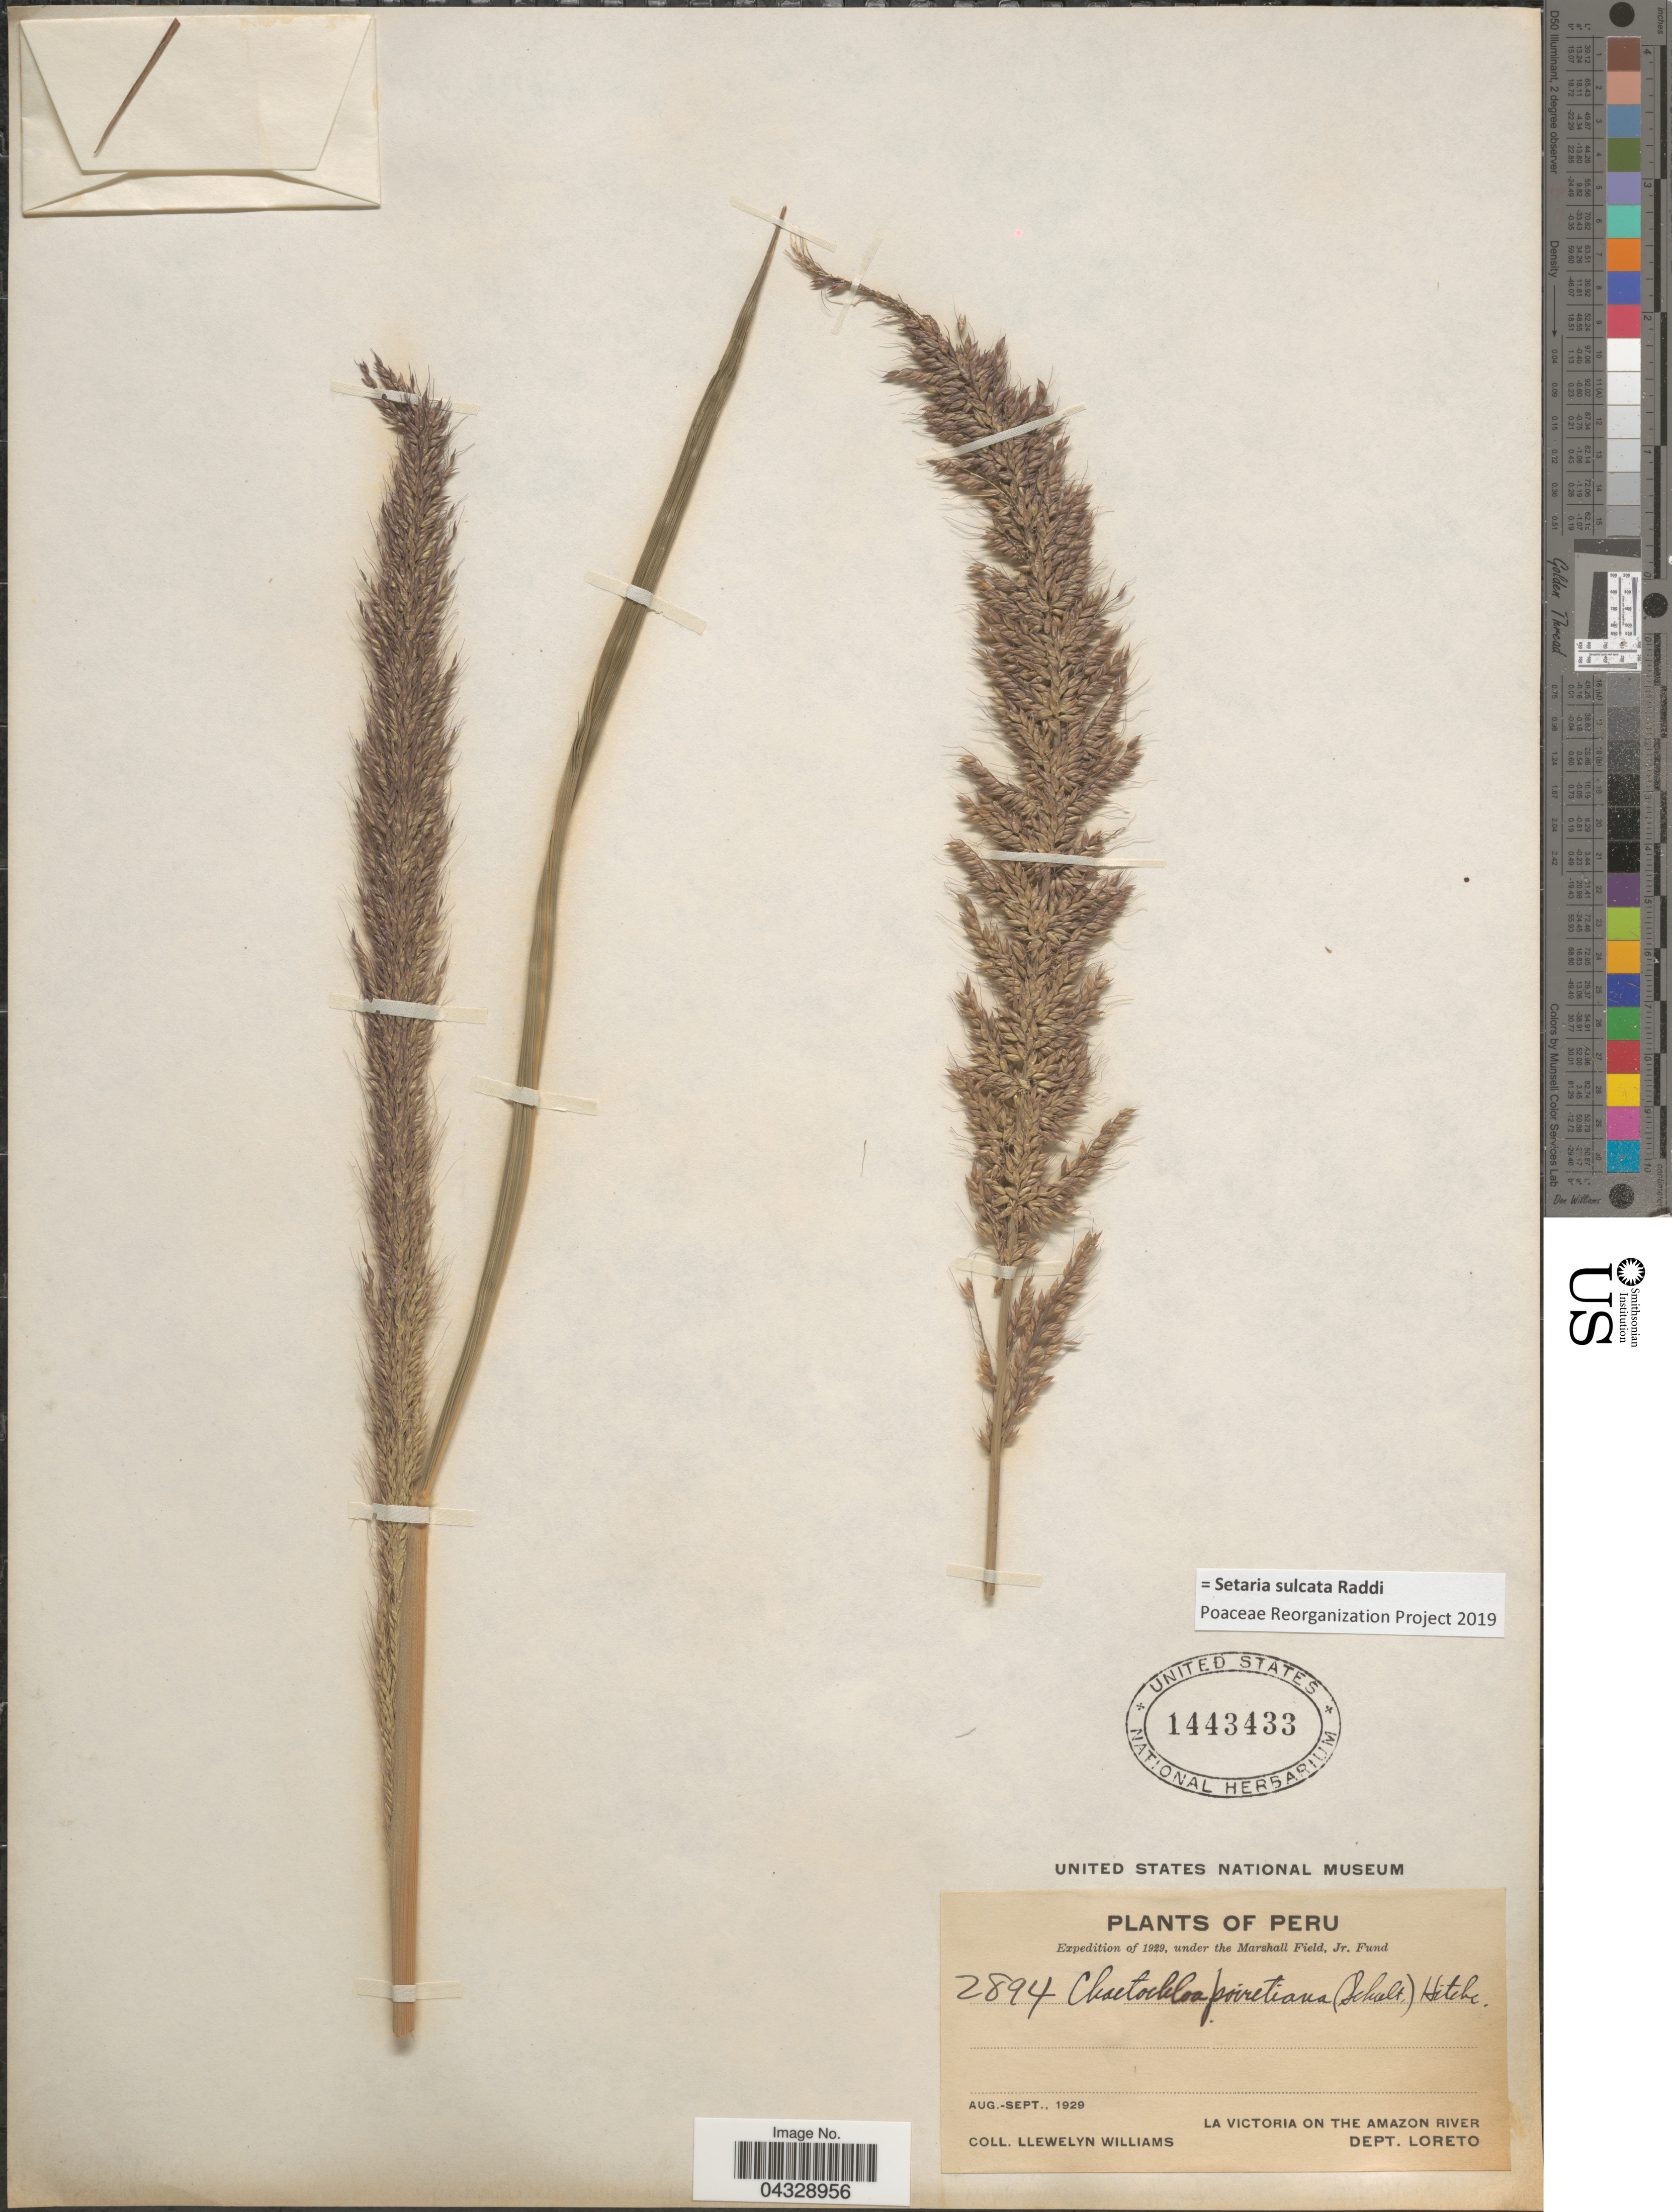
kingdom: Plantae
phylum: Tracheophyta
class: Liliopsida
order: Poales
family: Poaceae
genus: Setaria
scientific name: Setaria sulcata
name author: Raddi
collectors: Ll. Williams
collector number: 2894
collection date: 1929-08/1929-09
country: Peru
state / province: Loreto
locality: Expedition of 1929. La Victoria on the Amazon River. Dept. Loreto.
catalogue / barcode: US 1443433